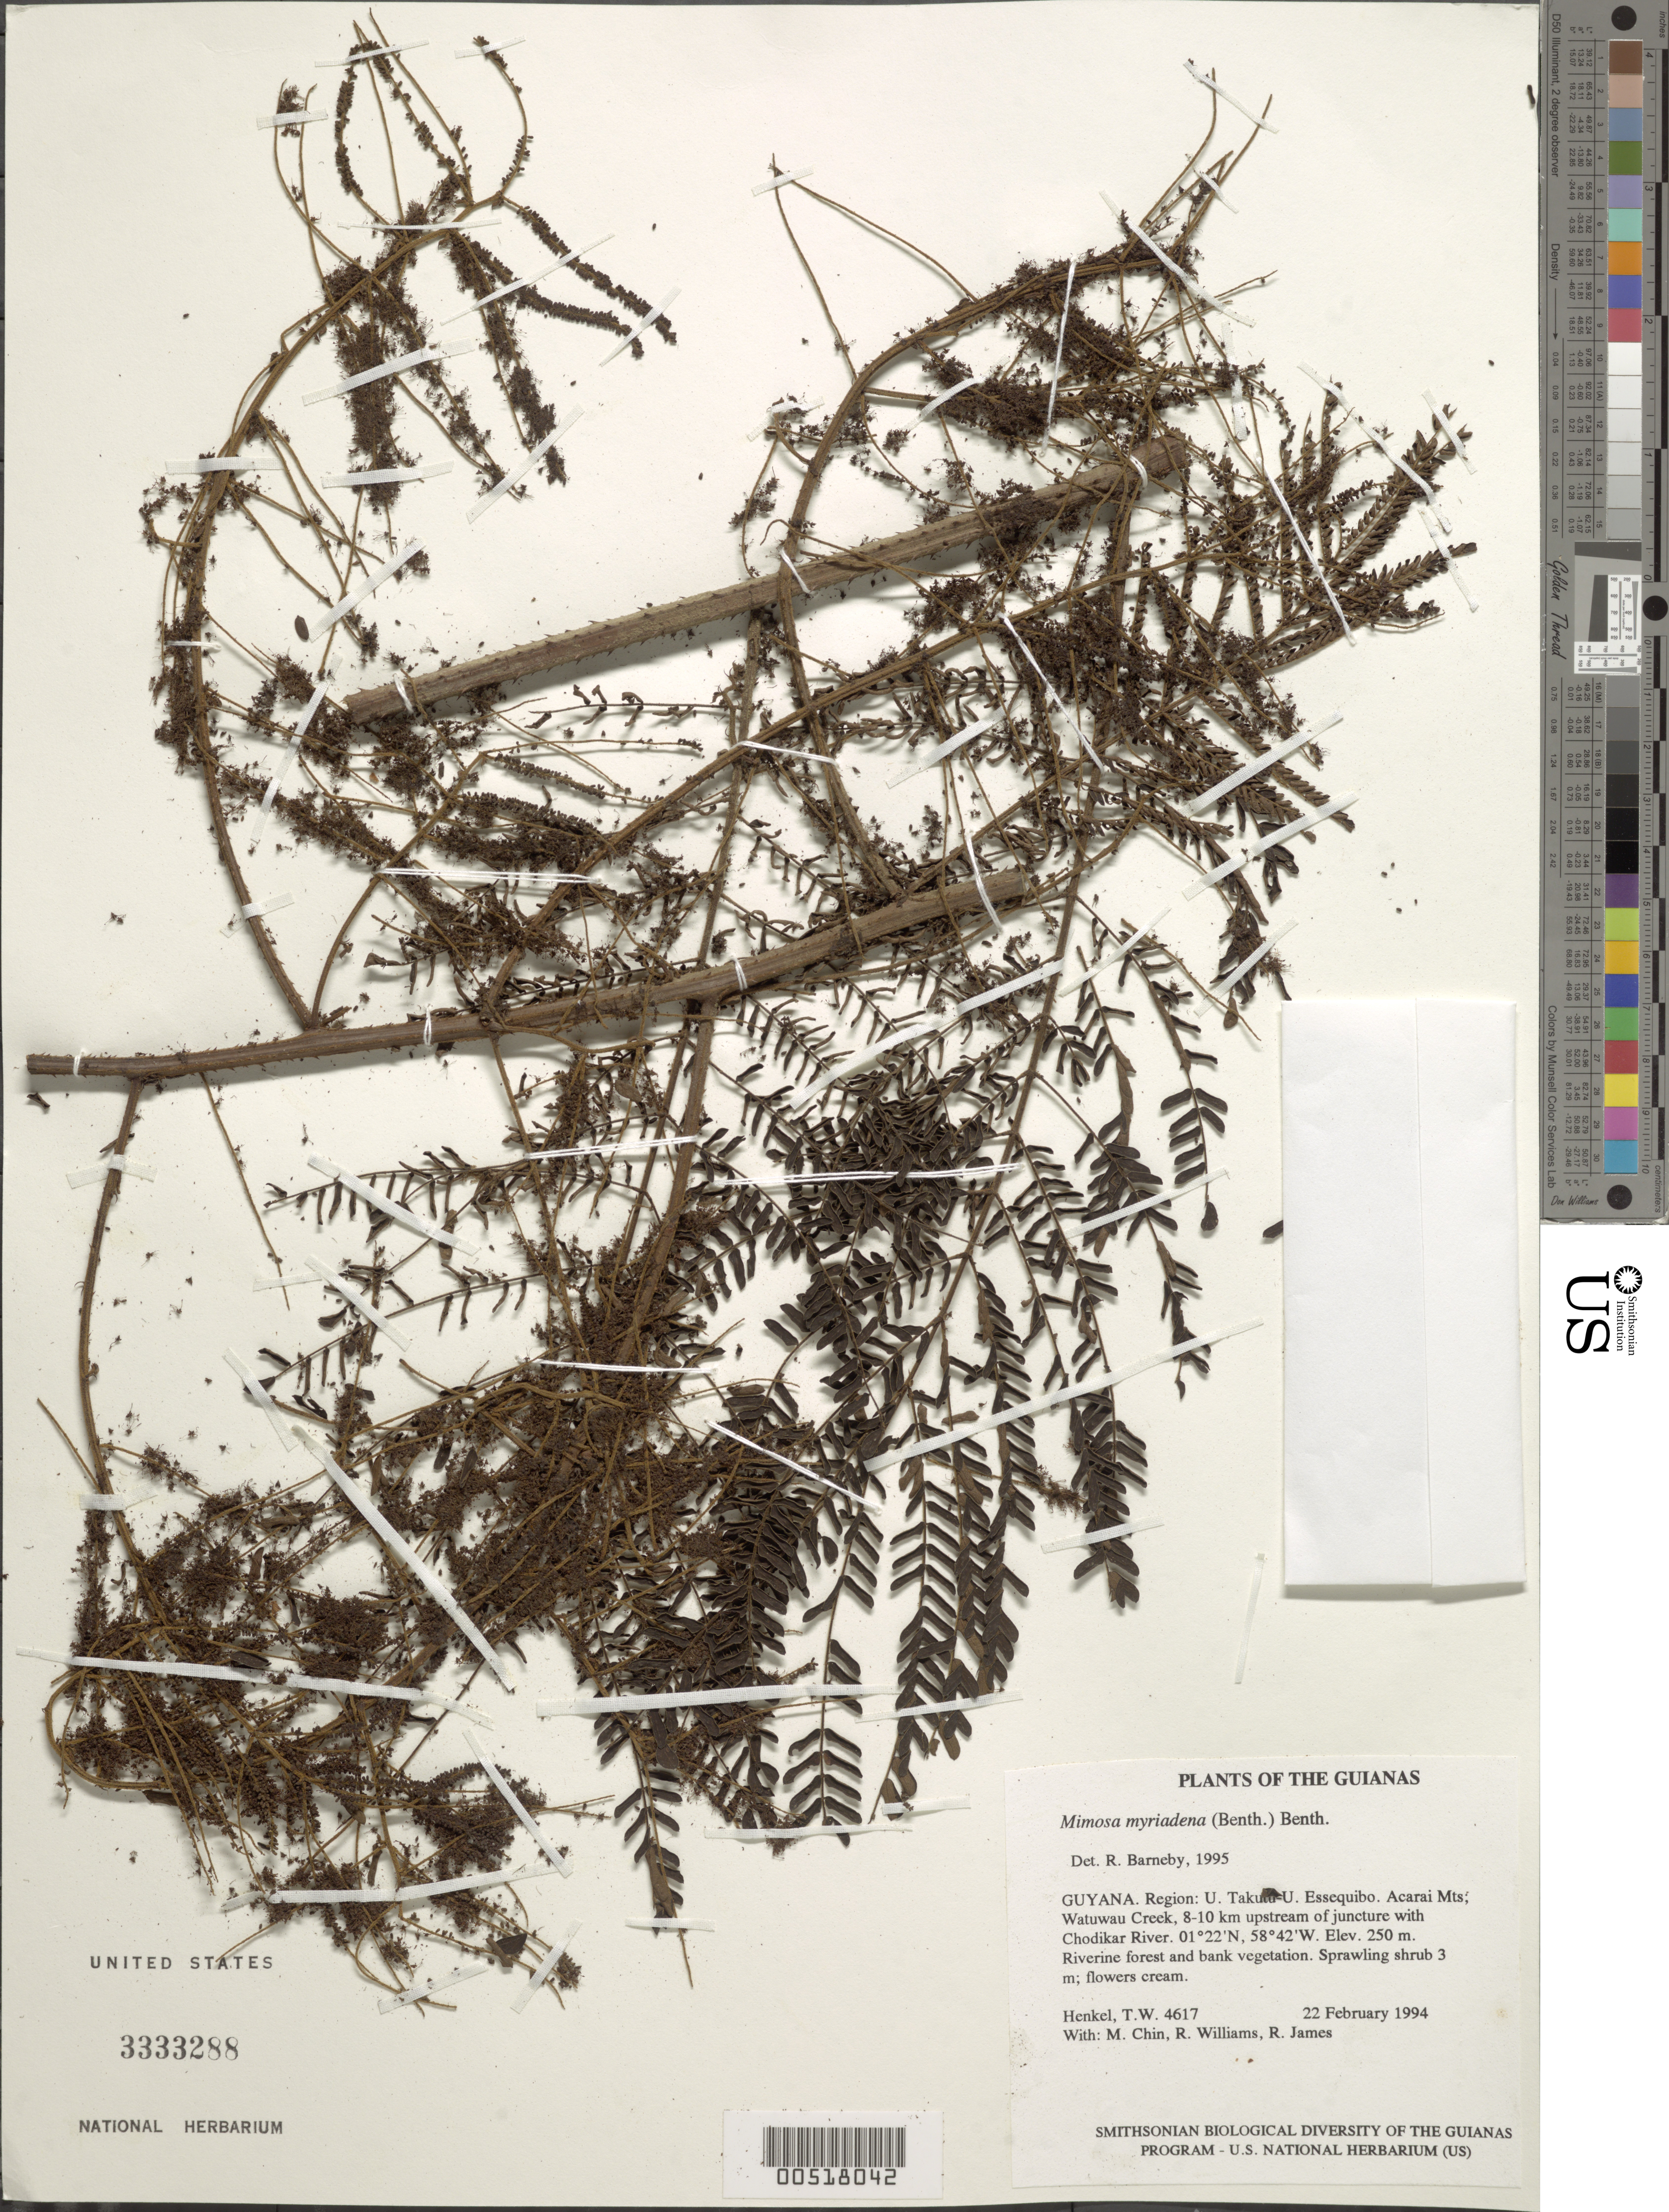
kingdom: Plantae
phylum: Tracheophyta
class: Magnoliopsida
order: Fabales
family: Fabaceae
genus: Mimosa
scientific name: Mimosa myriadenia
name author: Benth.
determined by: Barneby, Rupert C., (NY)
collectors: T. Henkel, M. Chin, R. Williams & R. James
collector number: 4617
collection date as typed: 22 February 1994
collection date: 1994-02-22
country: Guyana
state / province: U. Takutu-U. Essequibo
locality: Acarai Mts; Watuwau Creek, 8-10 km upstream of juncture with Chodikar River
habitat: Riverine forest and bank vegetation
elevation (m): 250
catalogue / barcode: US 3333288